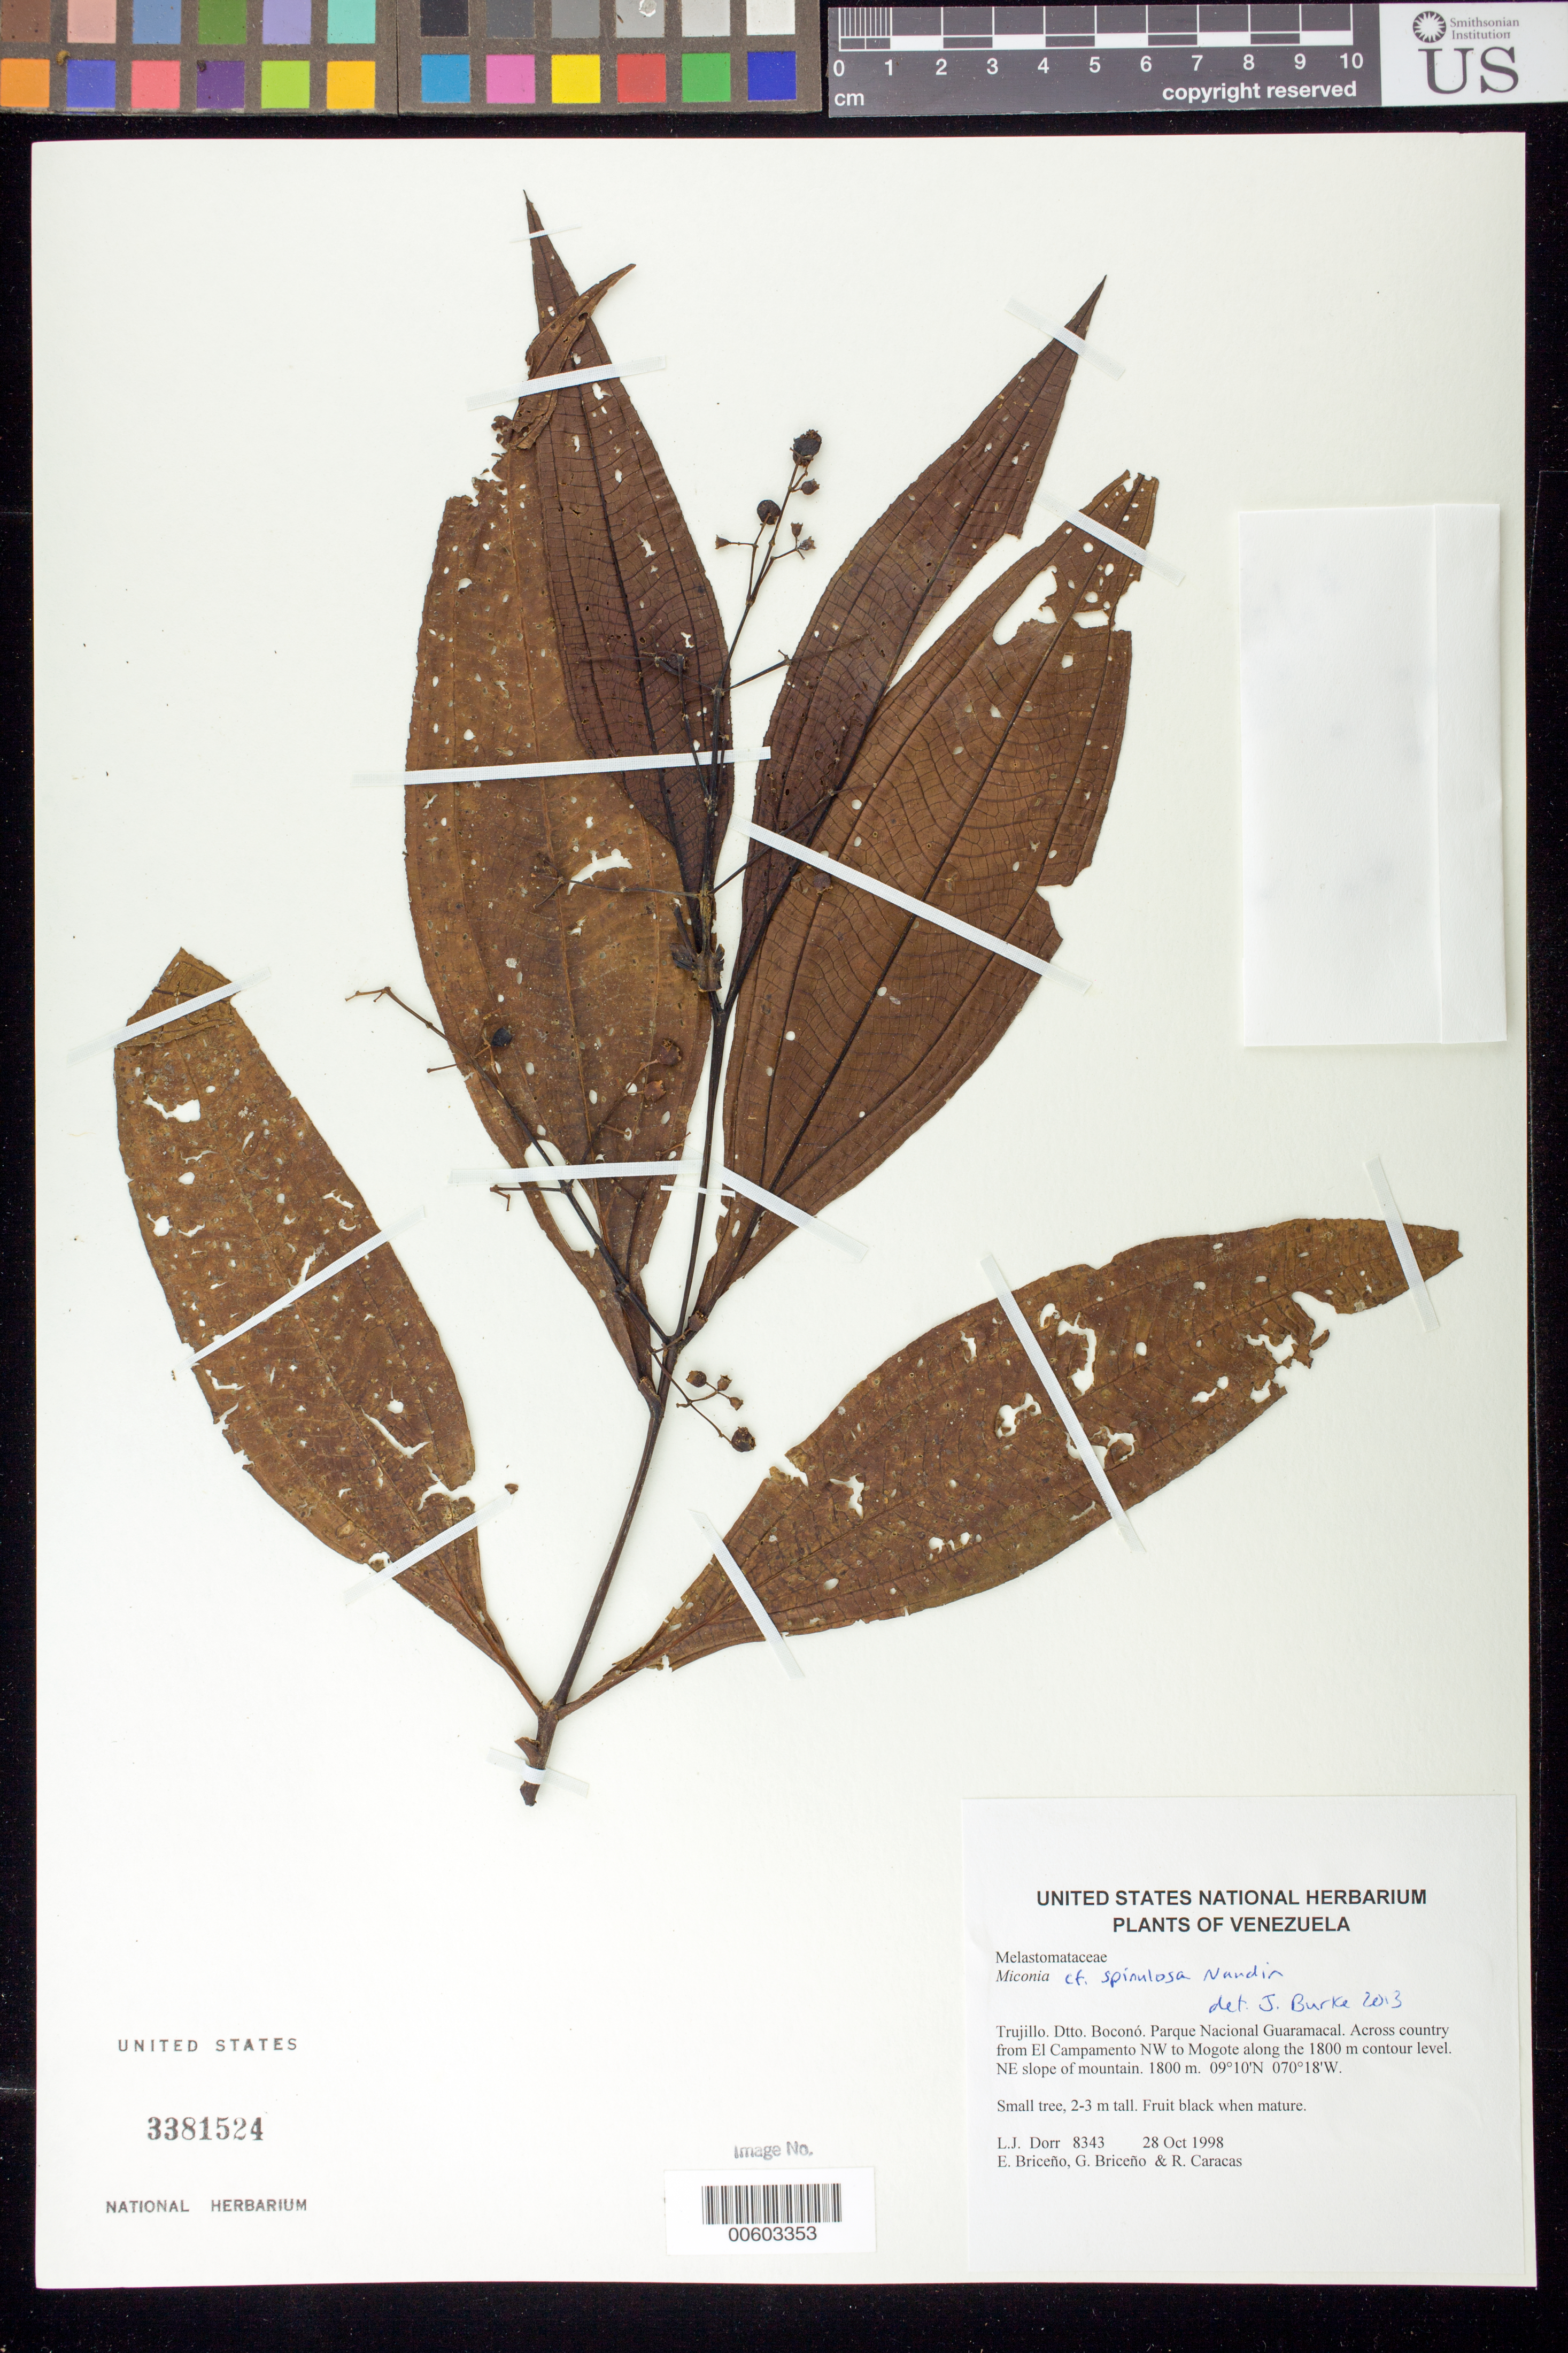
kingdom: Plantae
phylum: Tracheophyta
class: Magnoliopsida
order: Myrtales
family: Melastomataceae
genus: Miconia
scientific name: Miconia spinulosa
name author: Naudin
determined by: Burke, Janelle M.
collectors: L. J. Dorr, E. Briceño, G. Briceño & R. Caracas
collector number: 8343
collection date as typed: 28 Oct 1998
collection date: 1998-10-28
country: Venezuela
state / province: Trujillo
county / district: Boconó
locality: Parque Nacional Guaramacal. Across country from El Campamento NW to Mogote along the 1800 m contour level. NE slope of mountain.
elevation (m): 1800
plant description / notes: CAS, NY, PORT, US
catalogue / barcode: US 3381524